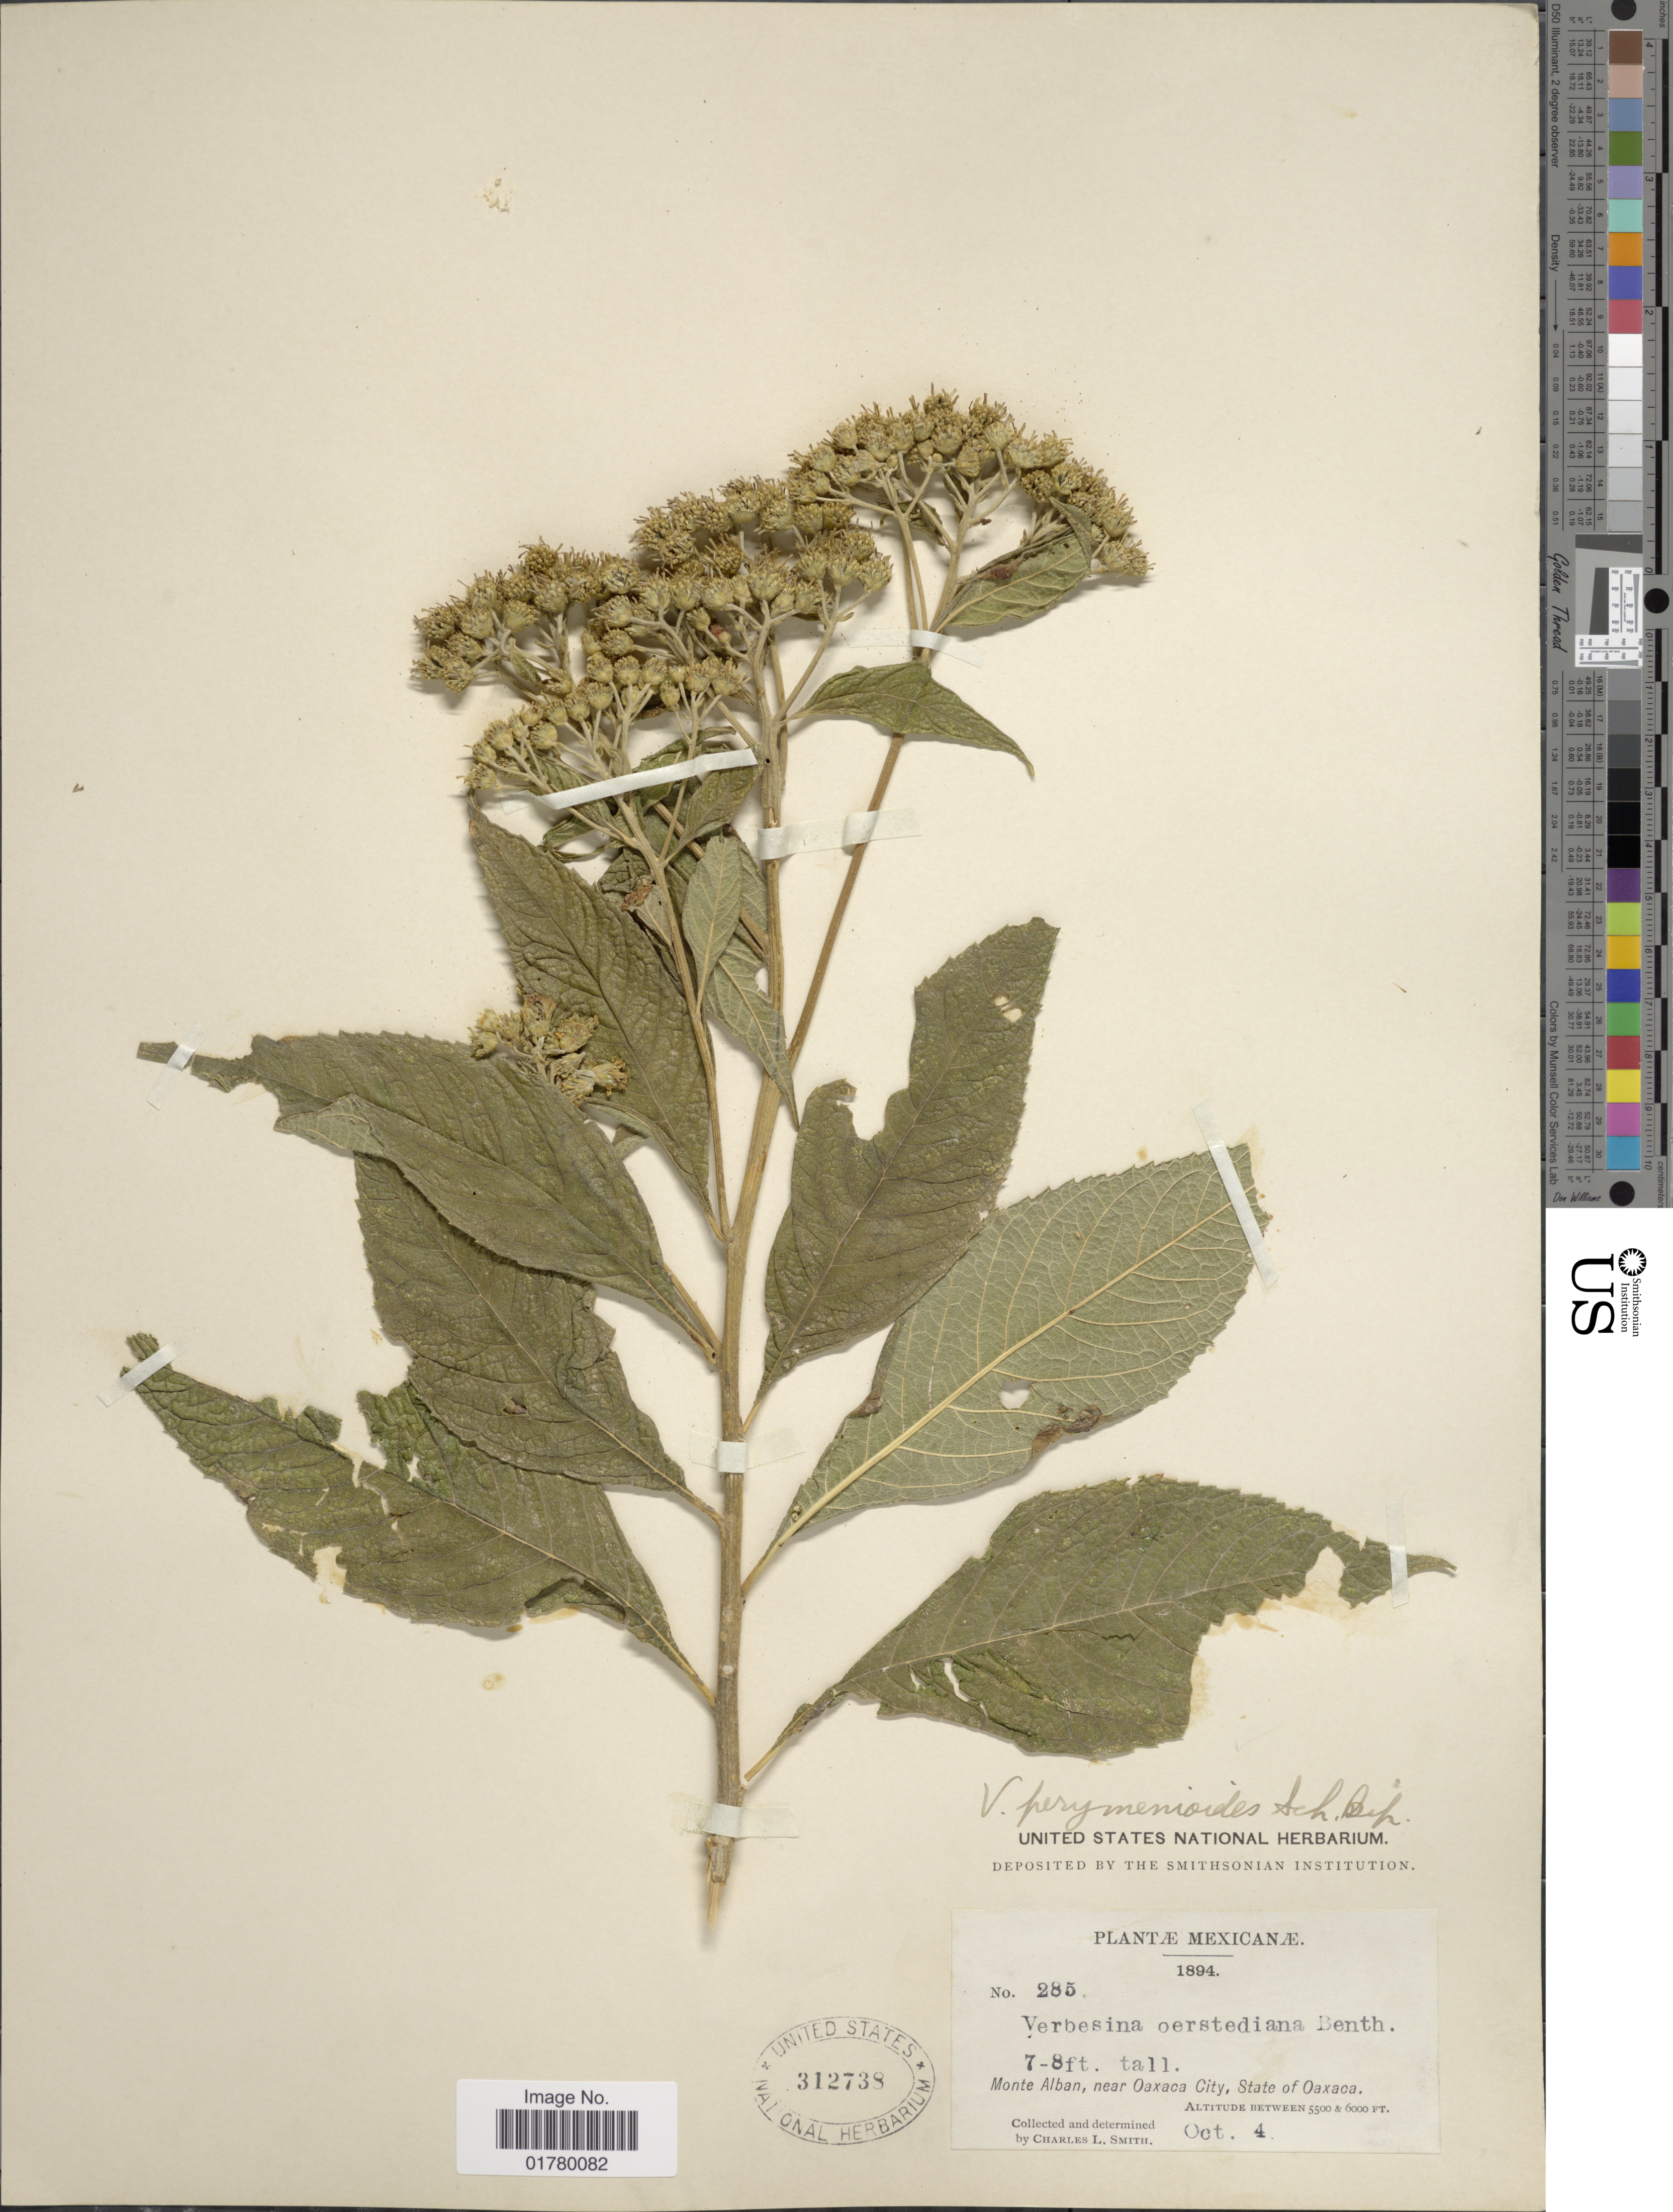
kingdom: Plantae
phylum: Tracheophyta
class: Magnoliopsida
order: Asterales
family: Asteraceae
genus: Verbesina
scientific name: Verbesina perymenioides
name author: Sch. Bip. ex Klatt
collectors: C. L. Smith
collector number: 285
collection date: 1894-10-04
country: Mexico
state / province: Oaxaca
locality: Monte Alban, near Oaxaca City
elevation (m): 1676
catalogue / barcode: US 312738